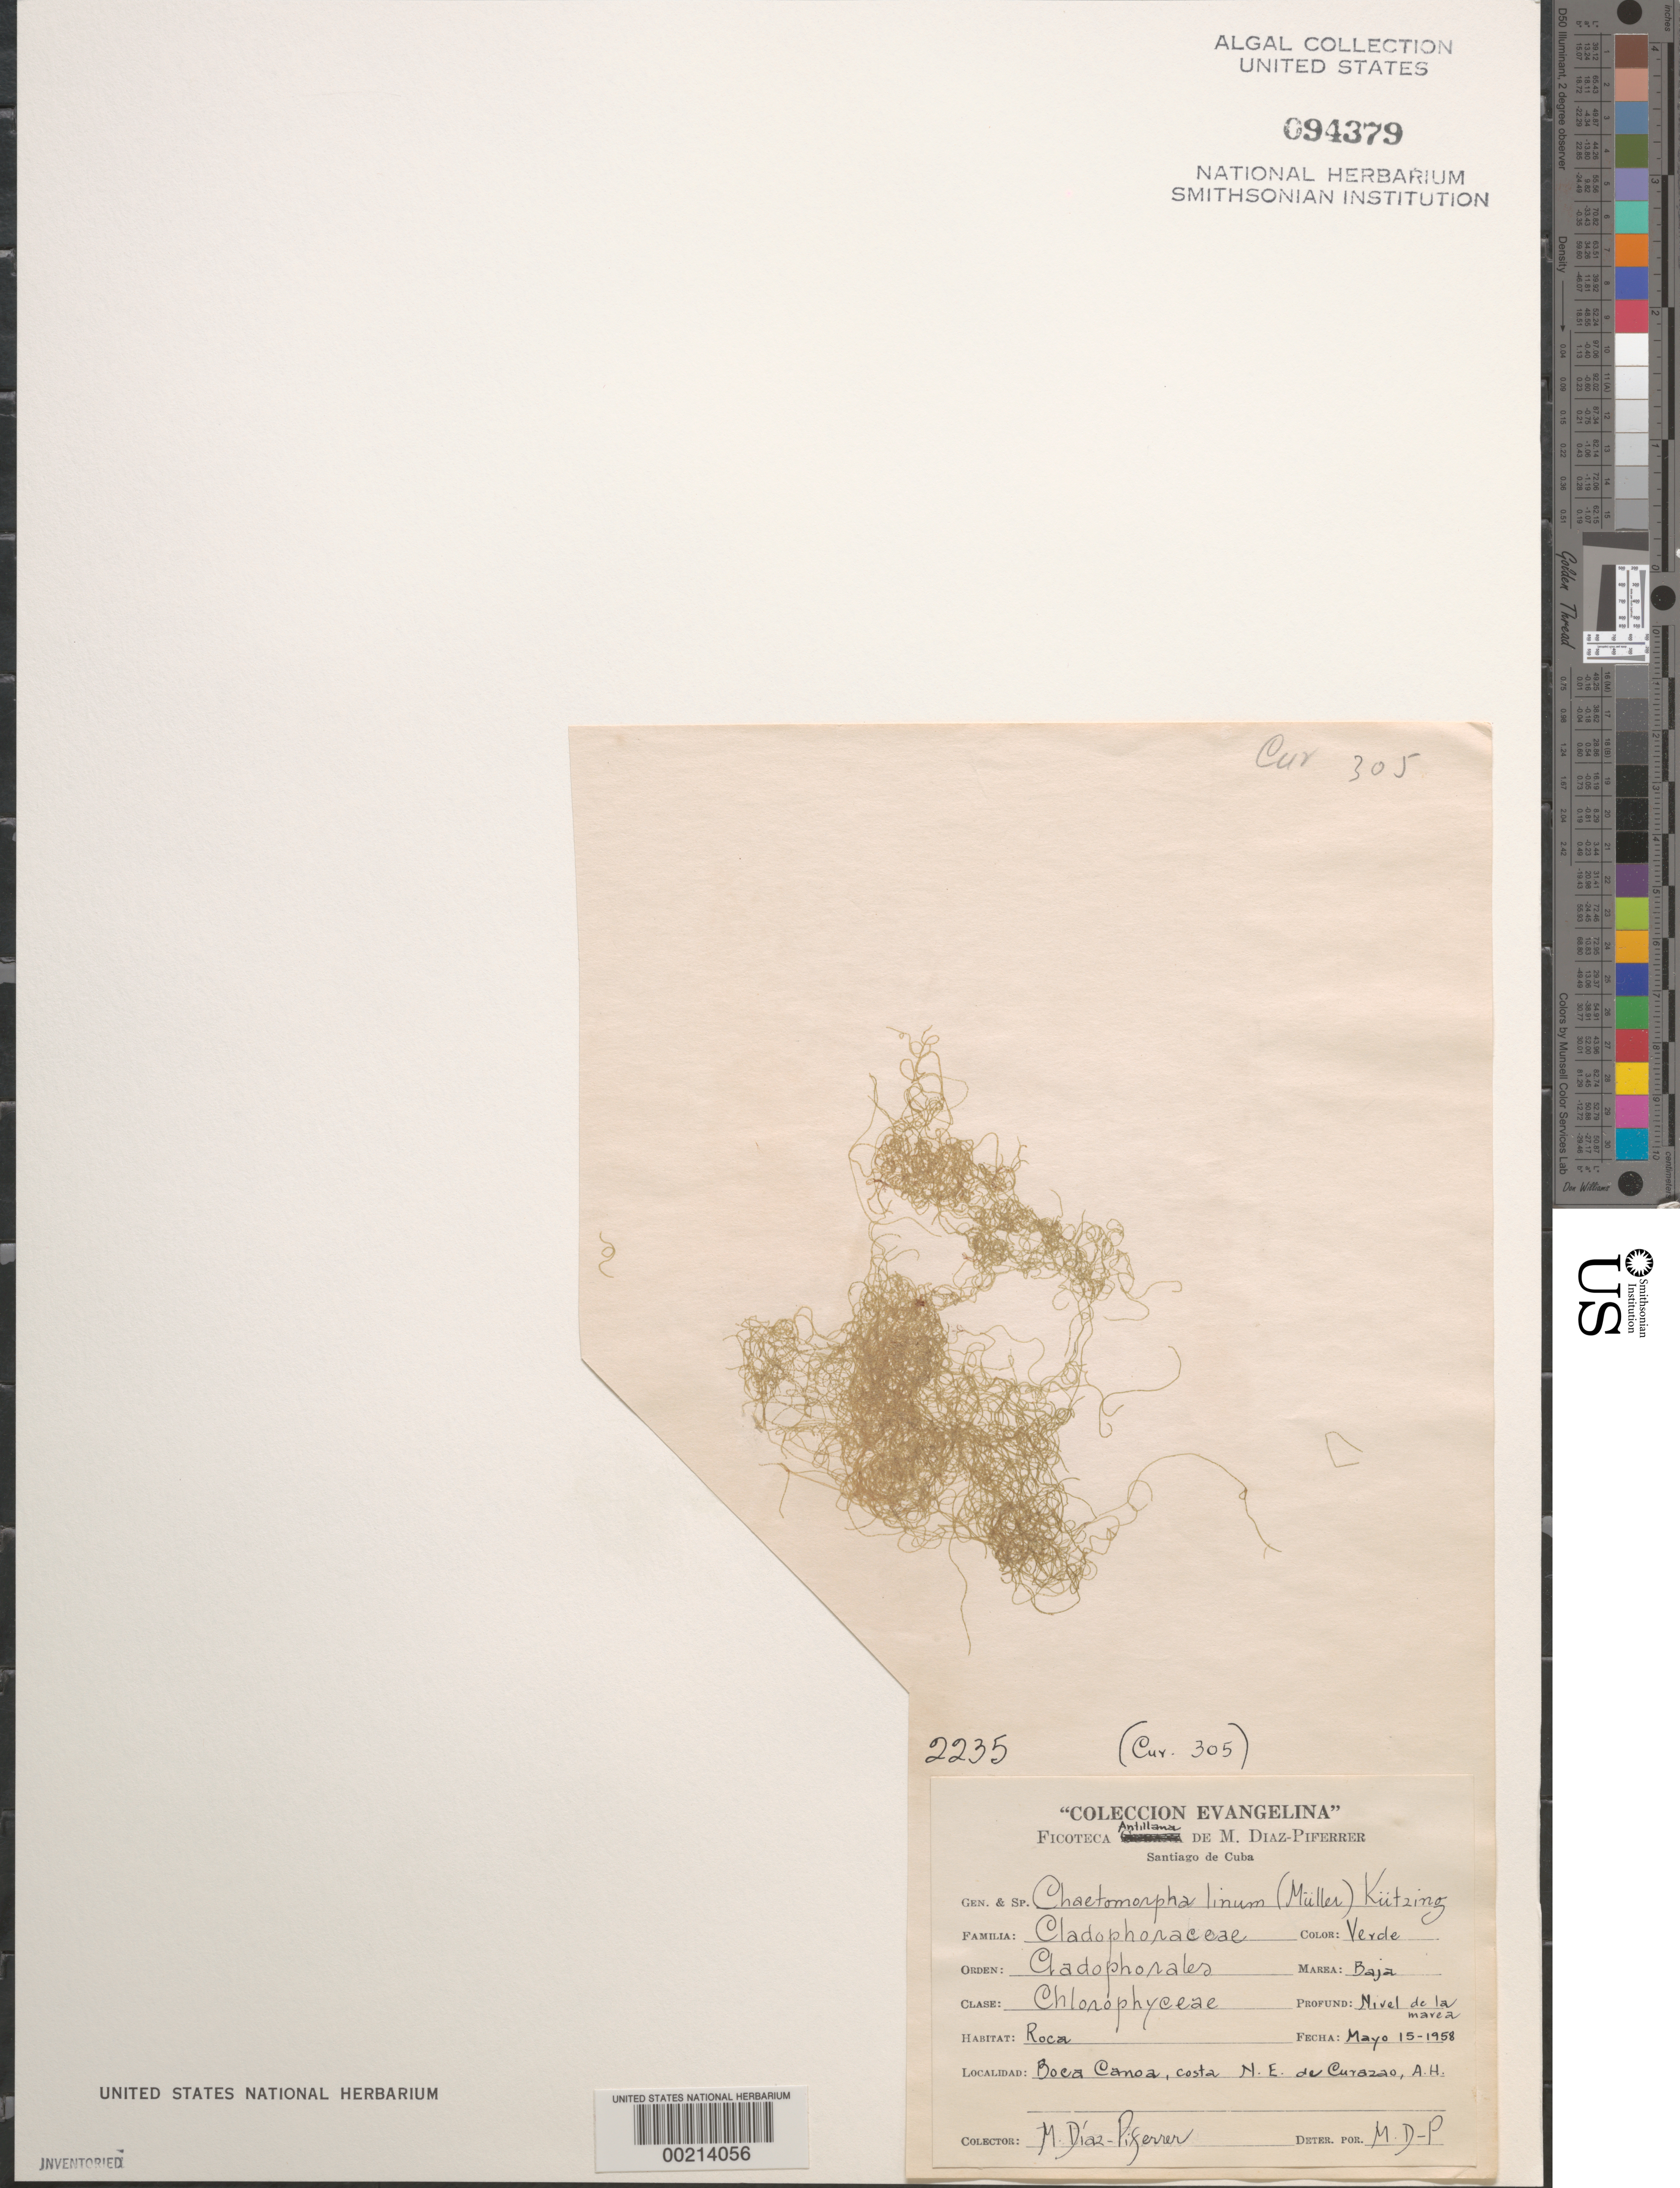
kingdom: Plantae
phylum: Chlorophyta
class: Ulvophyceae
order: Cladophorales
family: Cladophoraceae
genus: Chaetomorpha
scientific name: Chaetomorpha linum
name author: (O.F. Muell.) Kütz.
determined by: Diaz-Piferrer, M.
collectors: M. Diaz-Piferrer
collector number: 2235 & CUR. 305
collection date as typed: May 15, 1958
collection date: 1958-05-15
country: Curaçao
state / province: ABC Islands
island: Curaçao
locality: Boca Canoa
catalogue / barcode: US 94379